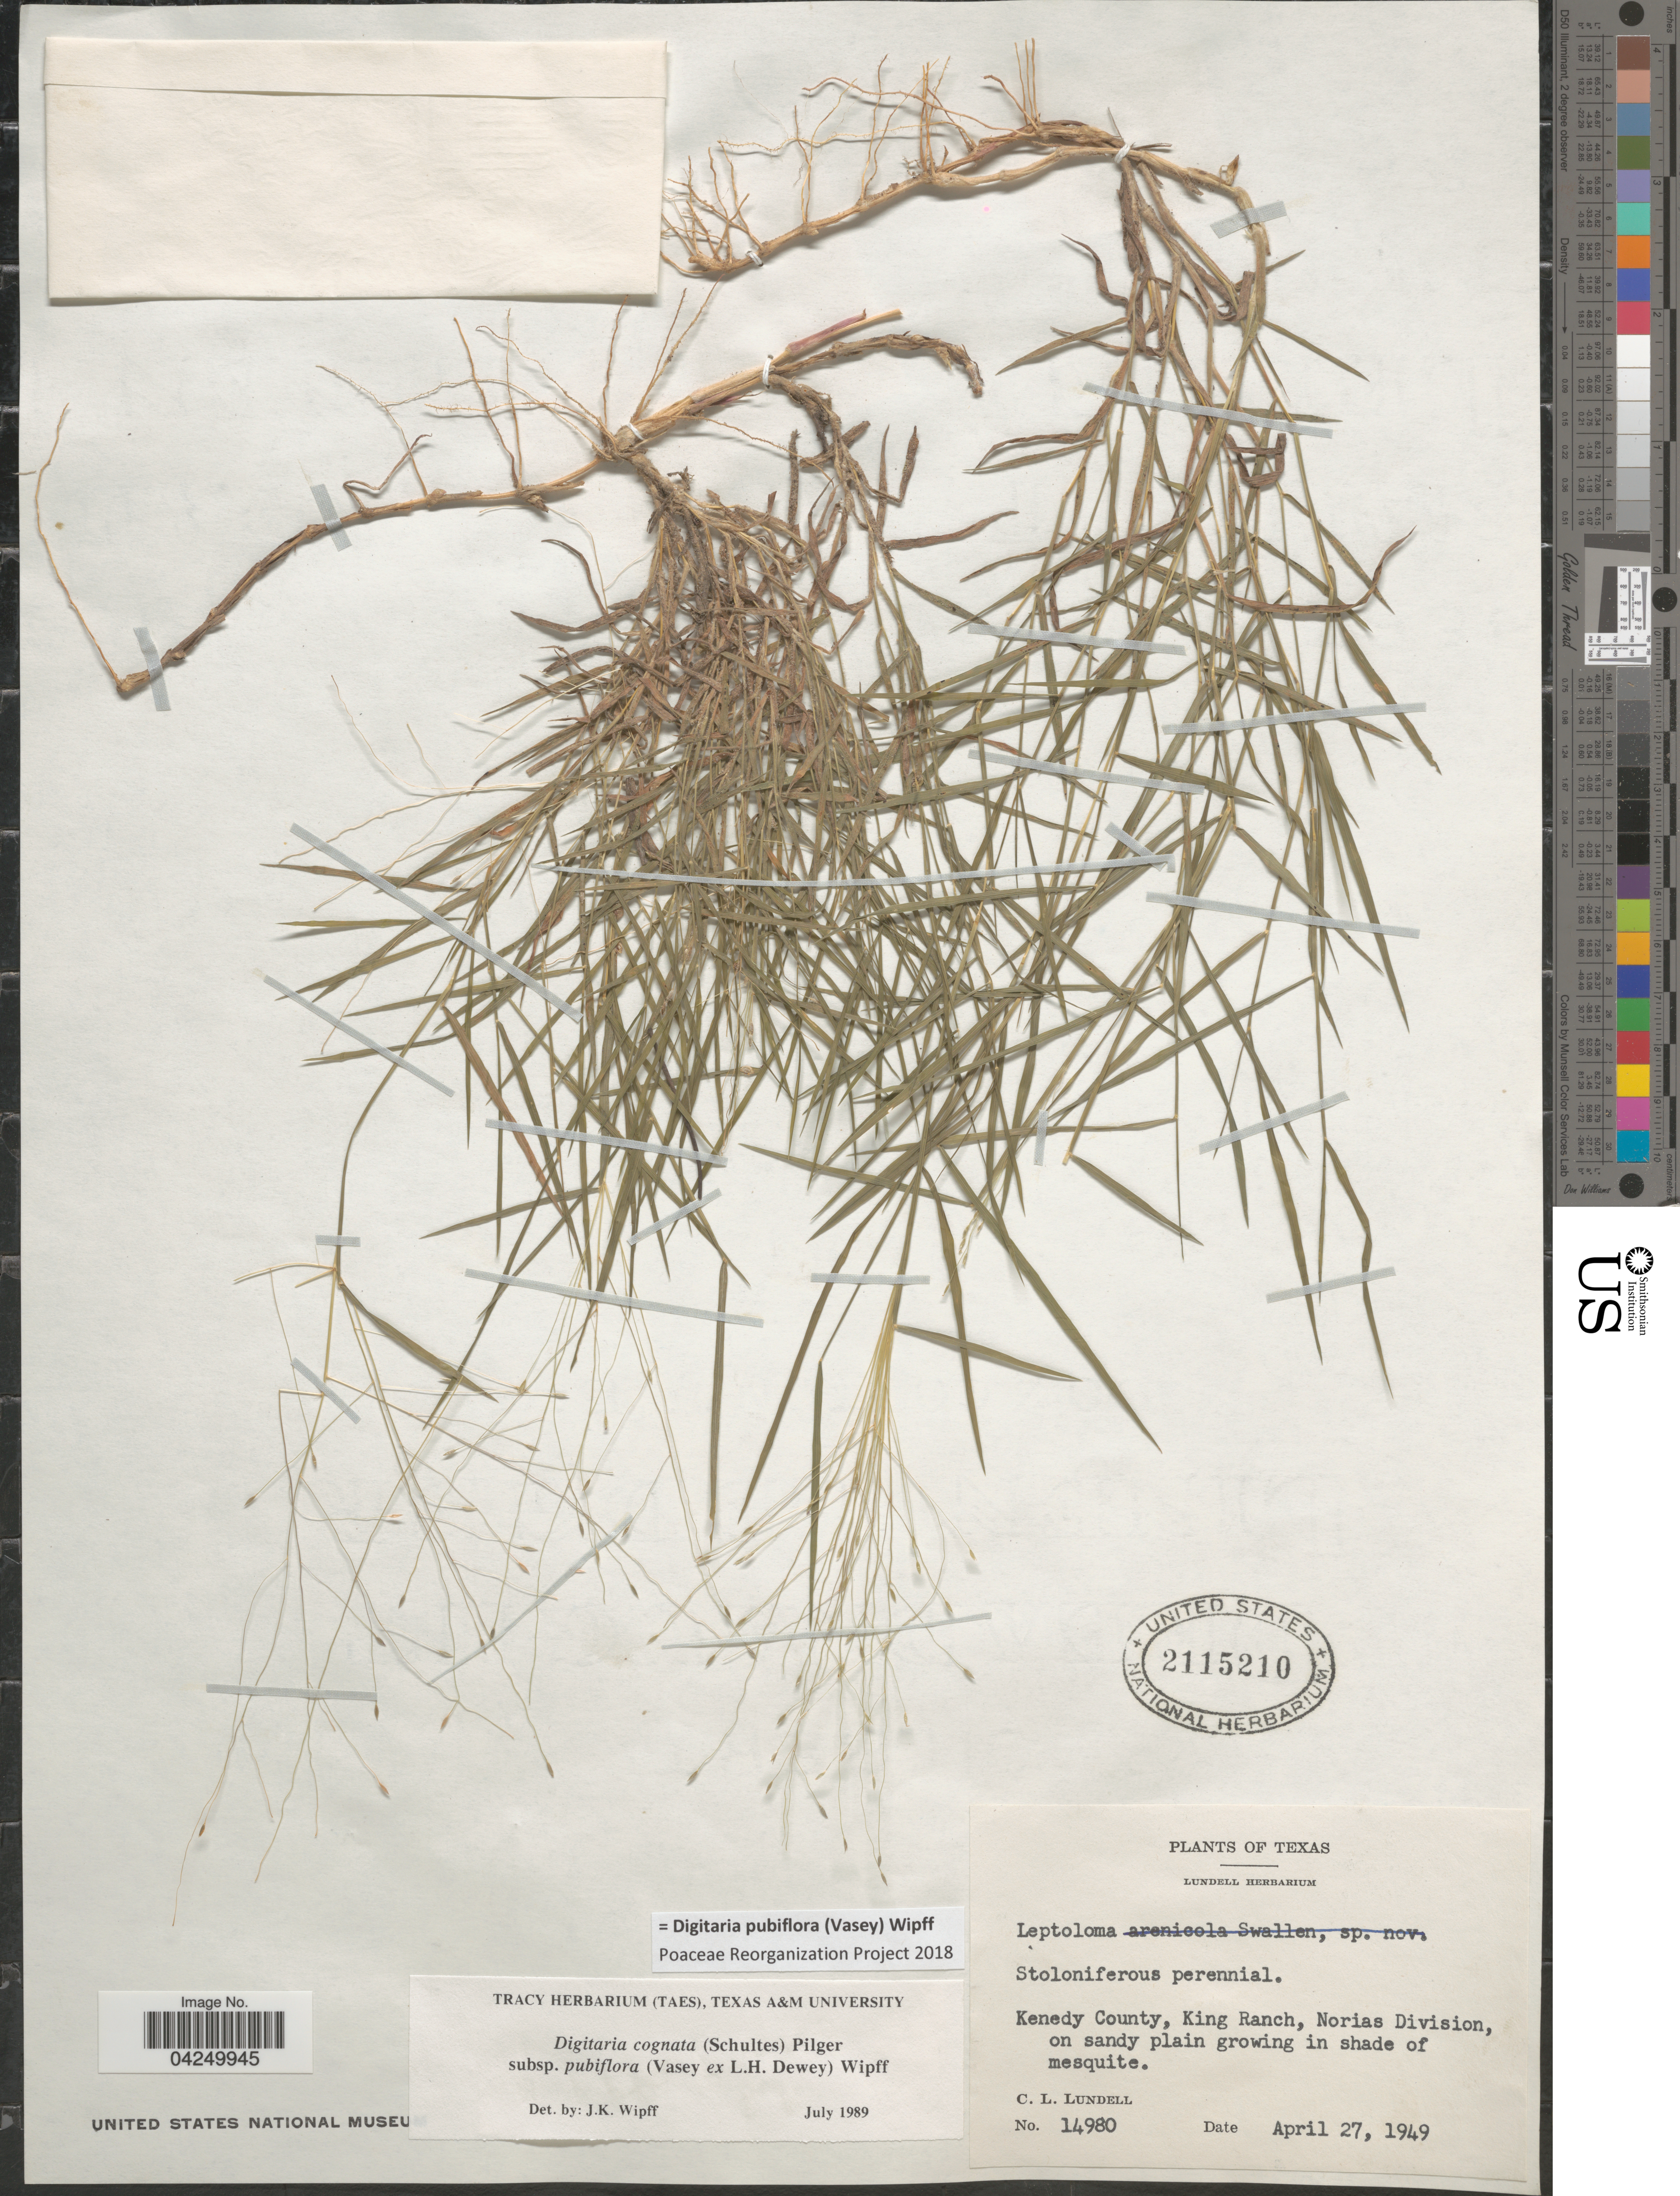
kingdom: Plantae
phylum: Tracheophyta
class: Liliopsida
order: Poales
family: Poaceae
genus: Digitaria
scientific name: Digitaria pubiflora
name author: (Vasey) Wipff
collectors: C. L. Lundell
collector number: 14980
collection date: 1949-04-27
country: United States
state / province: Texas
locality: Kenedy County, King Ranch, Norias Division.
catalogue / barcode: US 2115210